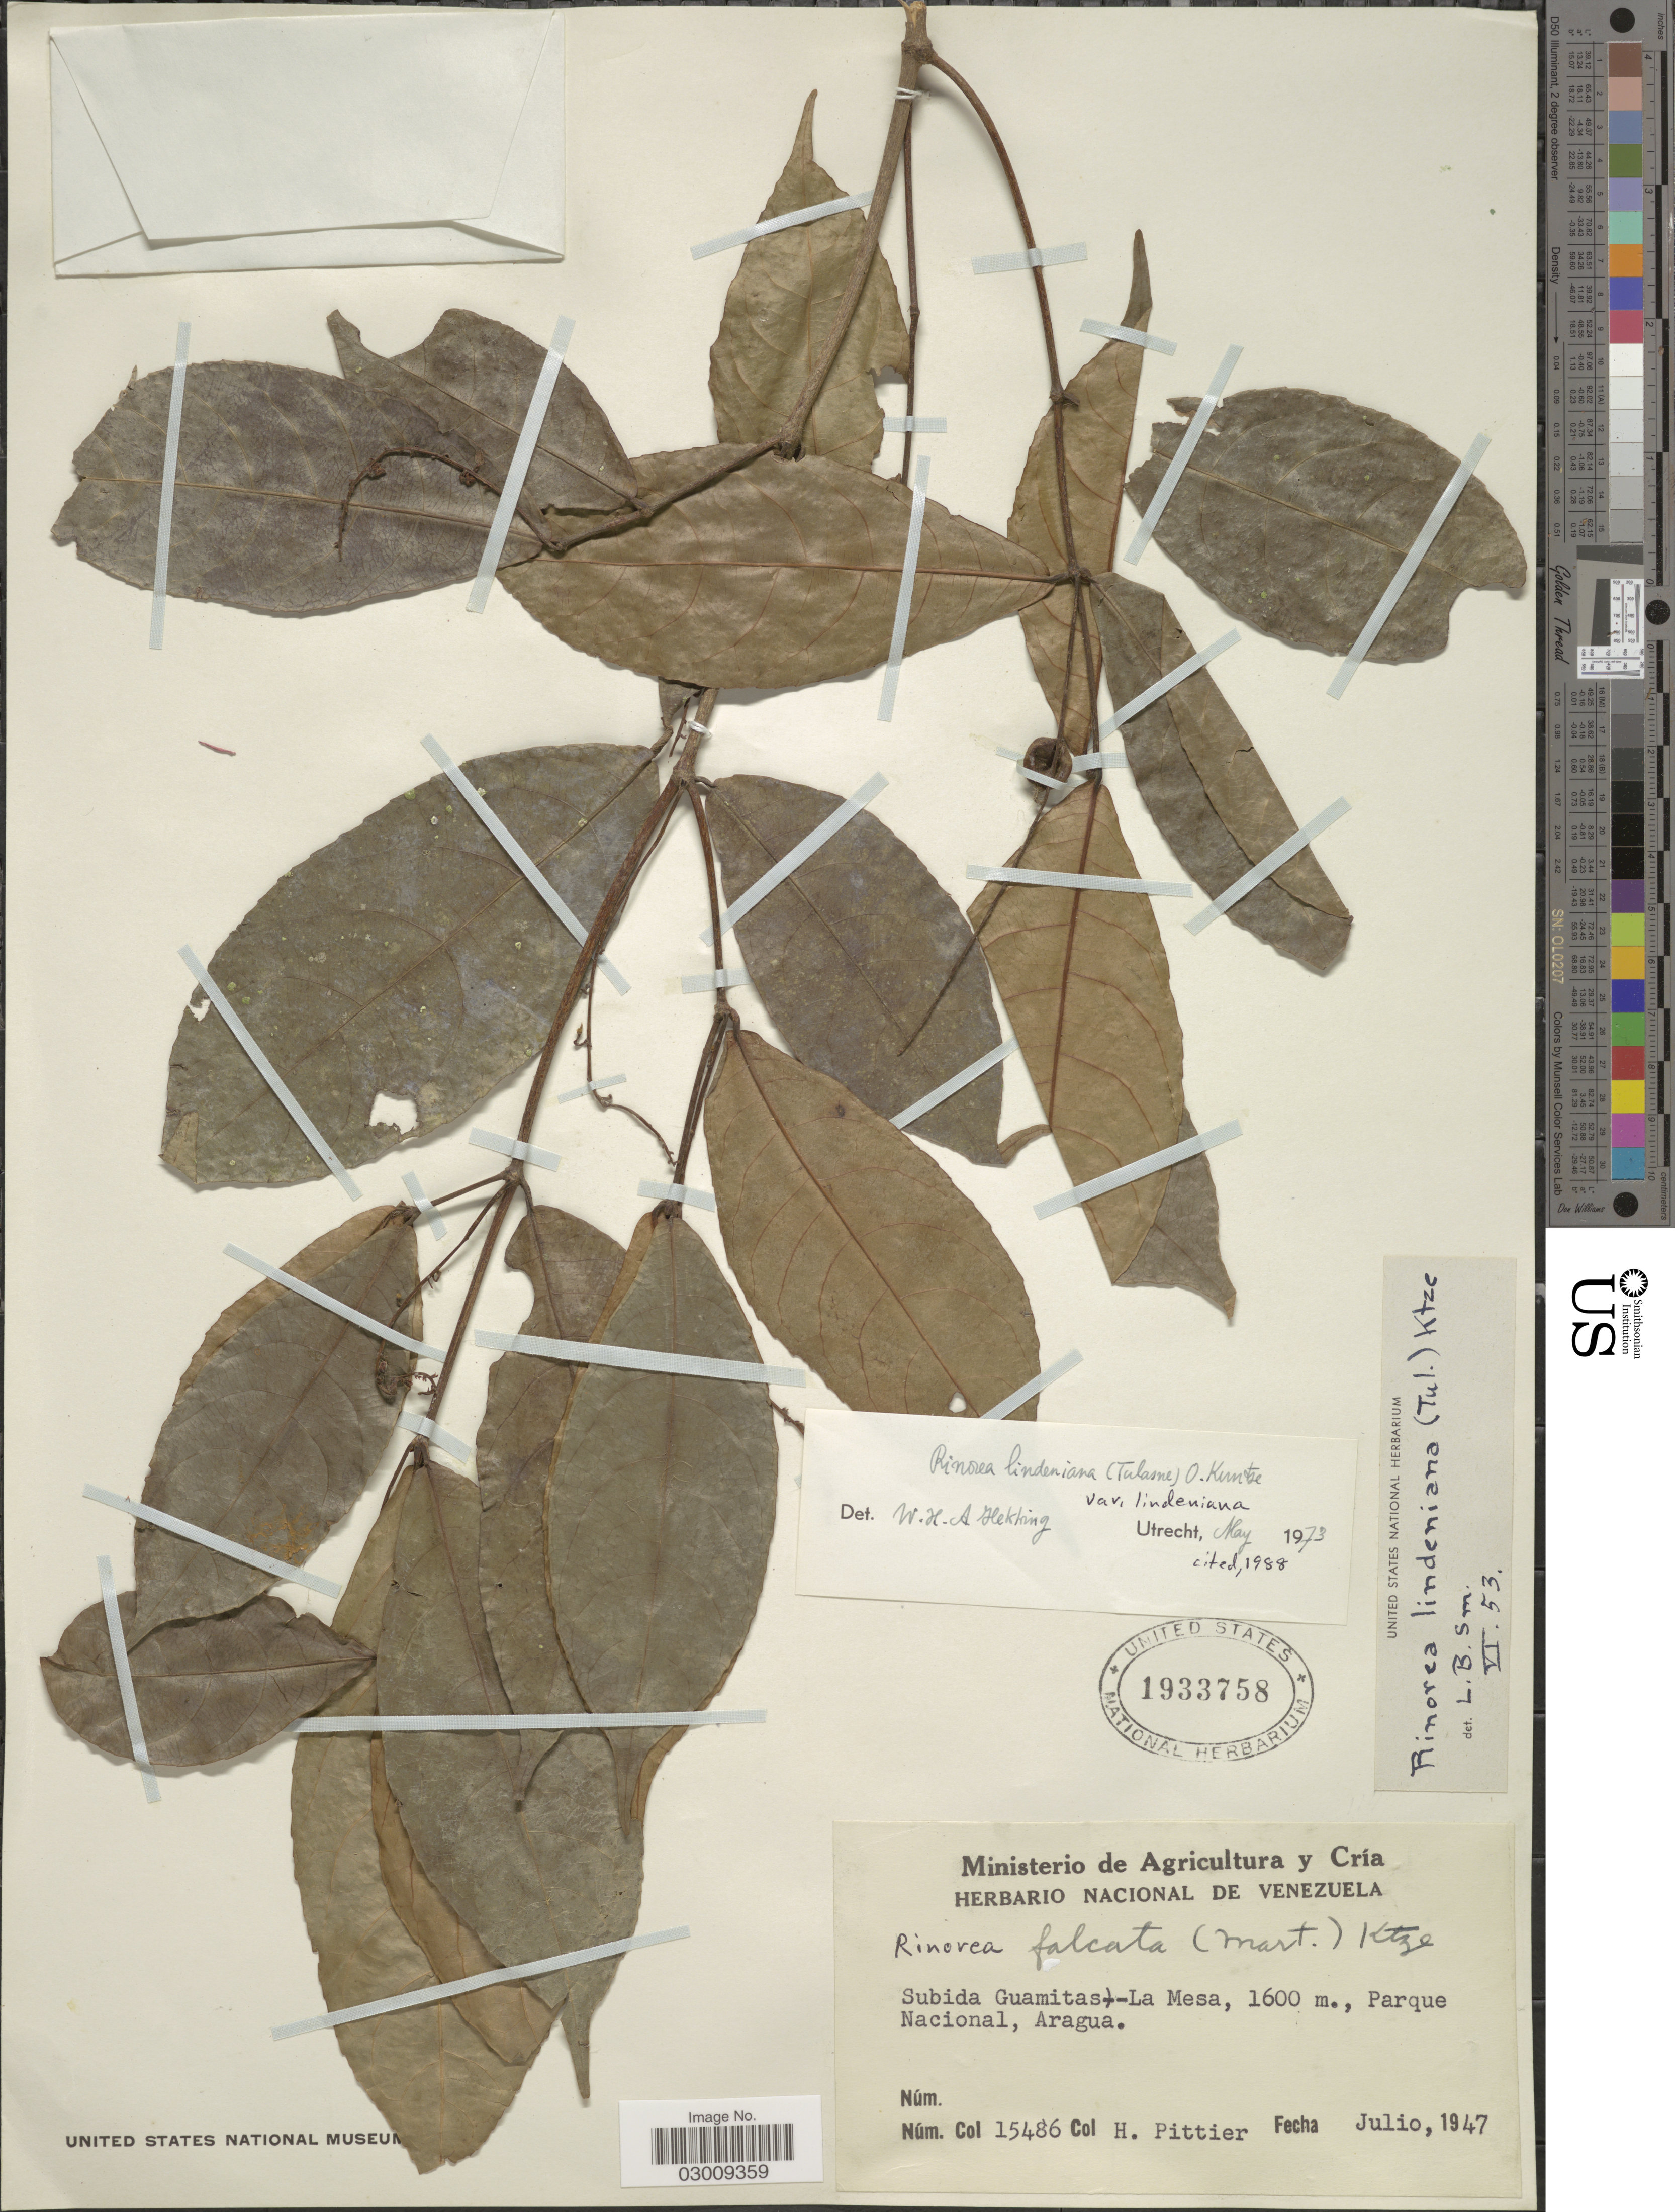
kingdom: Plantae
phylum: Tracheophyta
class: Magnoliopsida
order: Malpighiales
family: Violaceae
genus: Rinorea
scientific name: Rinorea lindeniana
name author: (Tul.) Kuntze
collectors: H. F. Pittier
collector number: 15486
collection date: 1947-07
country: Venezuela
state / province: Aragua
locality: Subida Guamitas-La Mesa. Parque Nacional.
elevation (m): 1600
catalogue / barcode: US 1933758